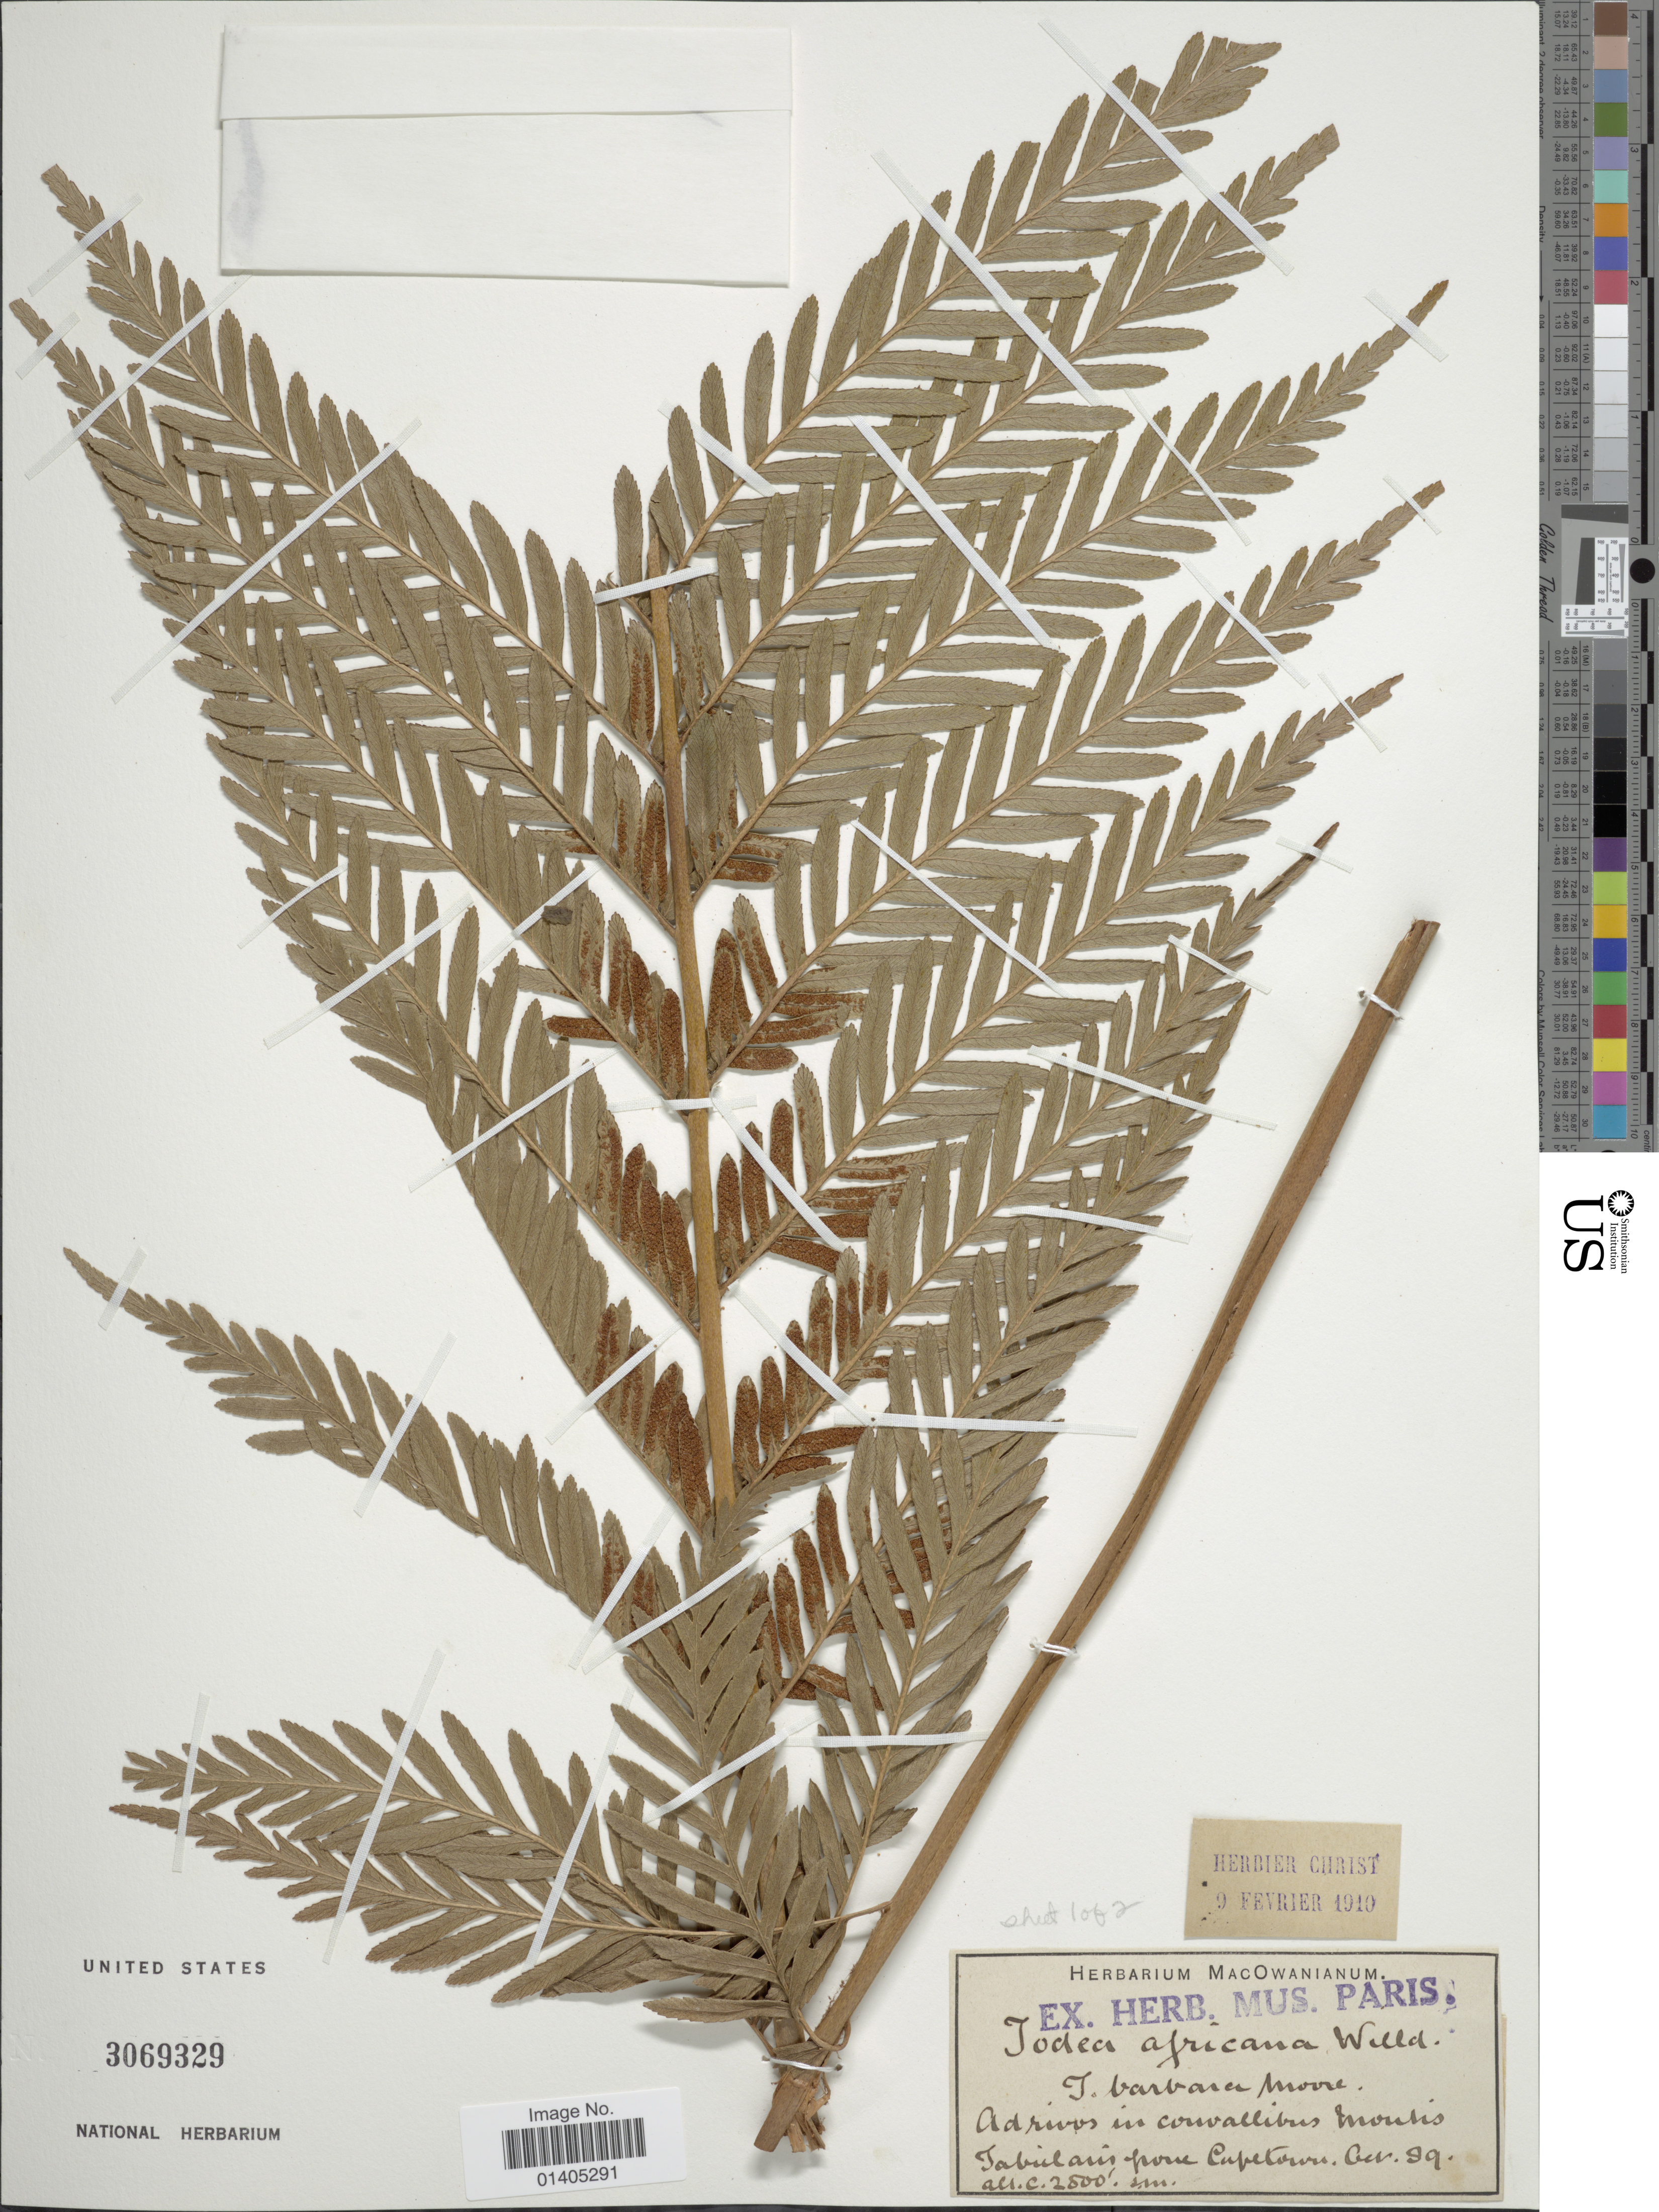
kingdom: Plantae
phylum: Tracheophyta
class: Polypodiopsida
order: Osmundales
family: Osmundaceae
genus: Todea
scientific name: Todea barbara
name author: T. Moore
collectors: ex herb. MacOwanianum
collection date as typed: Transcribed d/m/y: /10/89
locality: Tabularis prope Capetown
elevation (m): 2500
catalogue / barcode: US 3069329